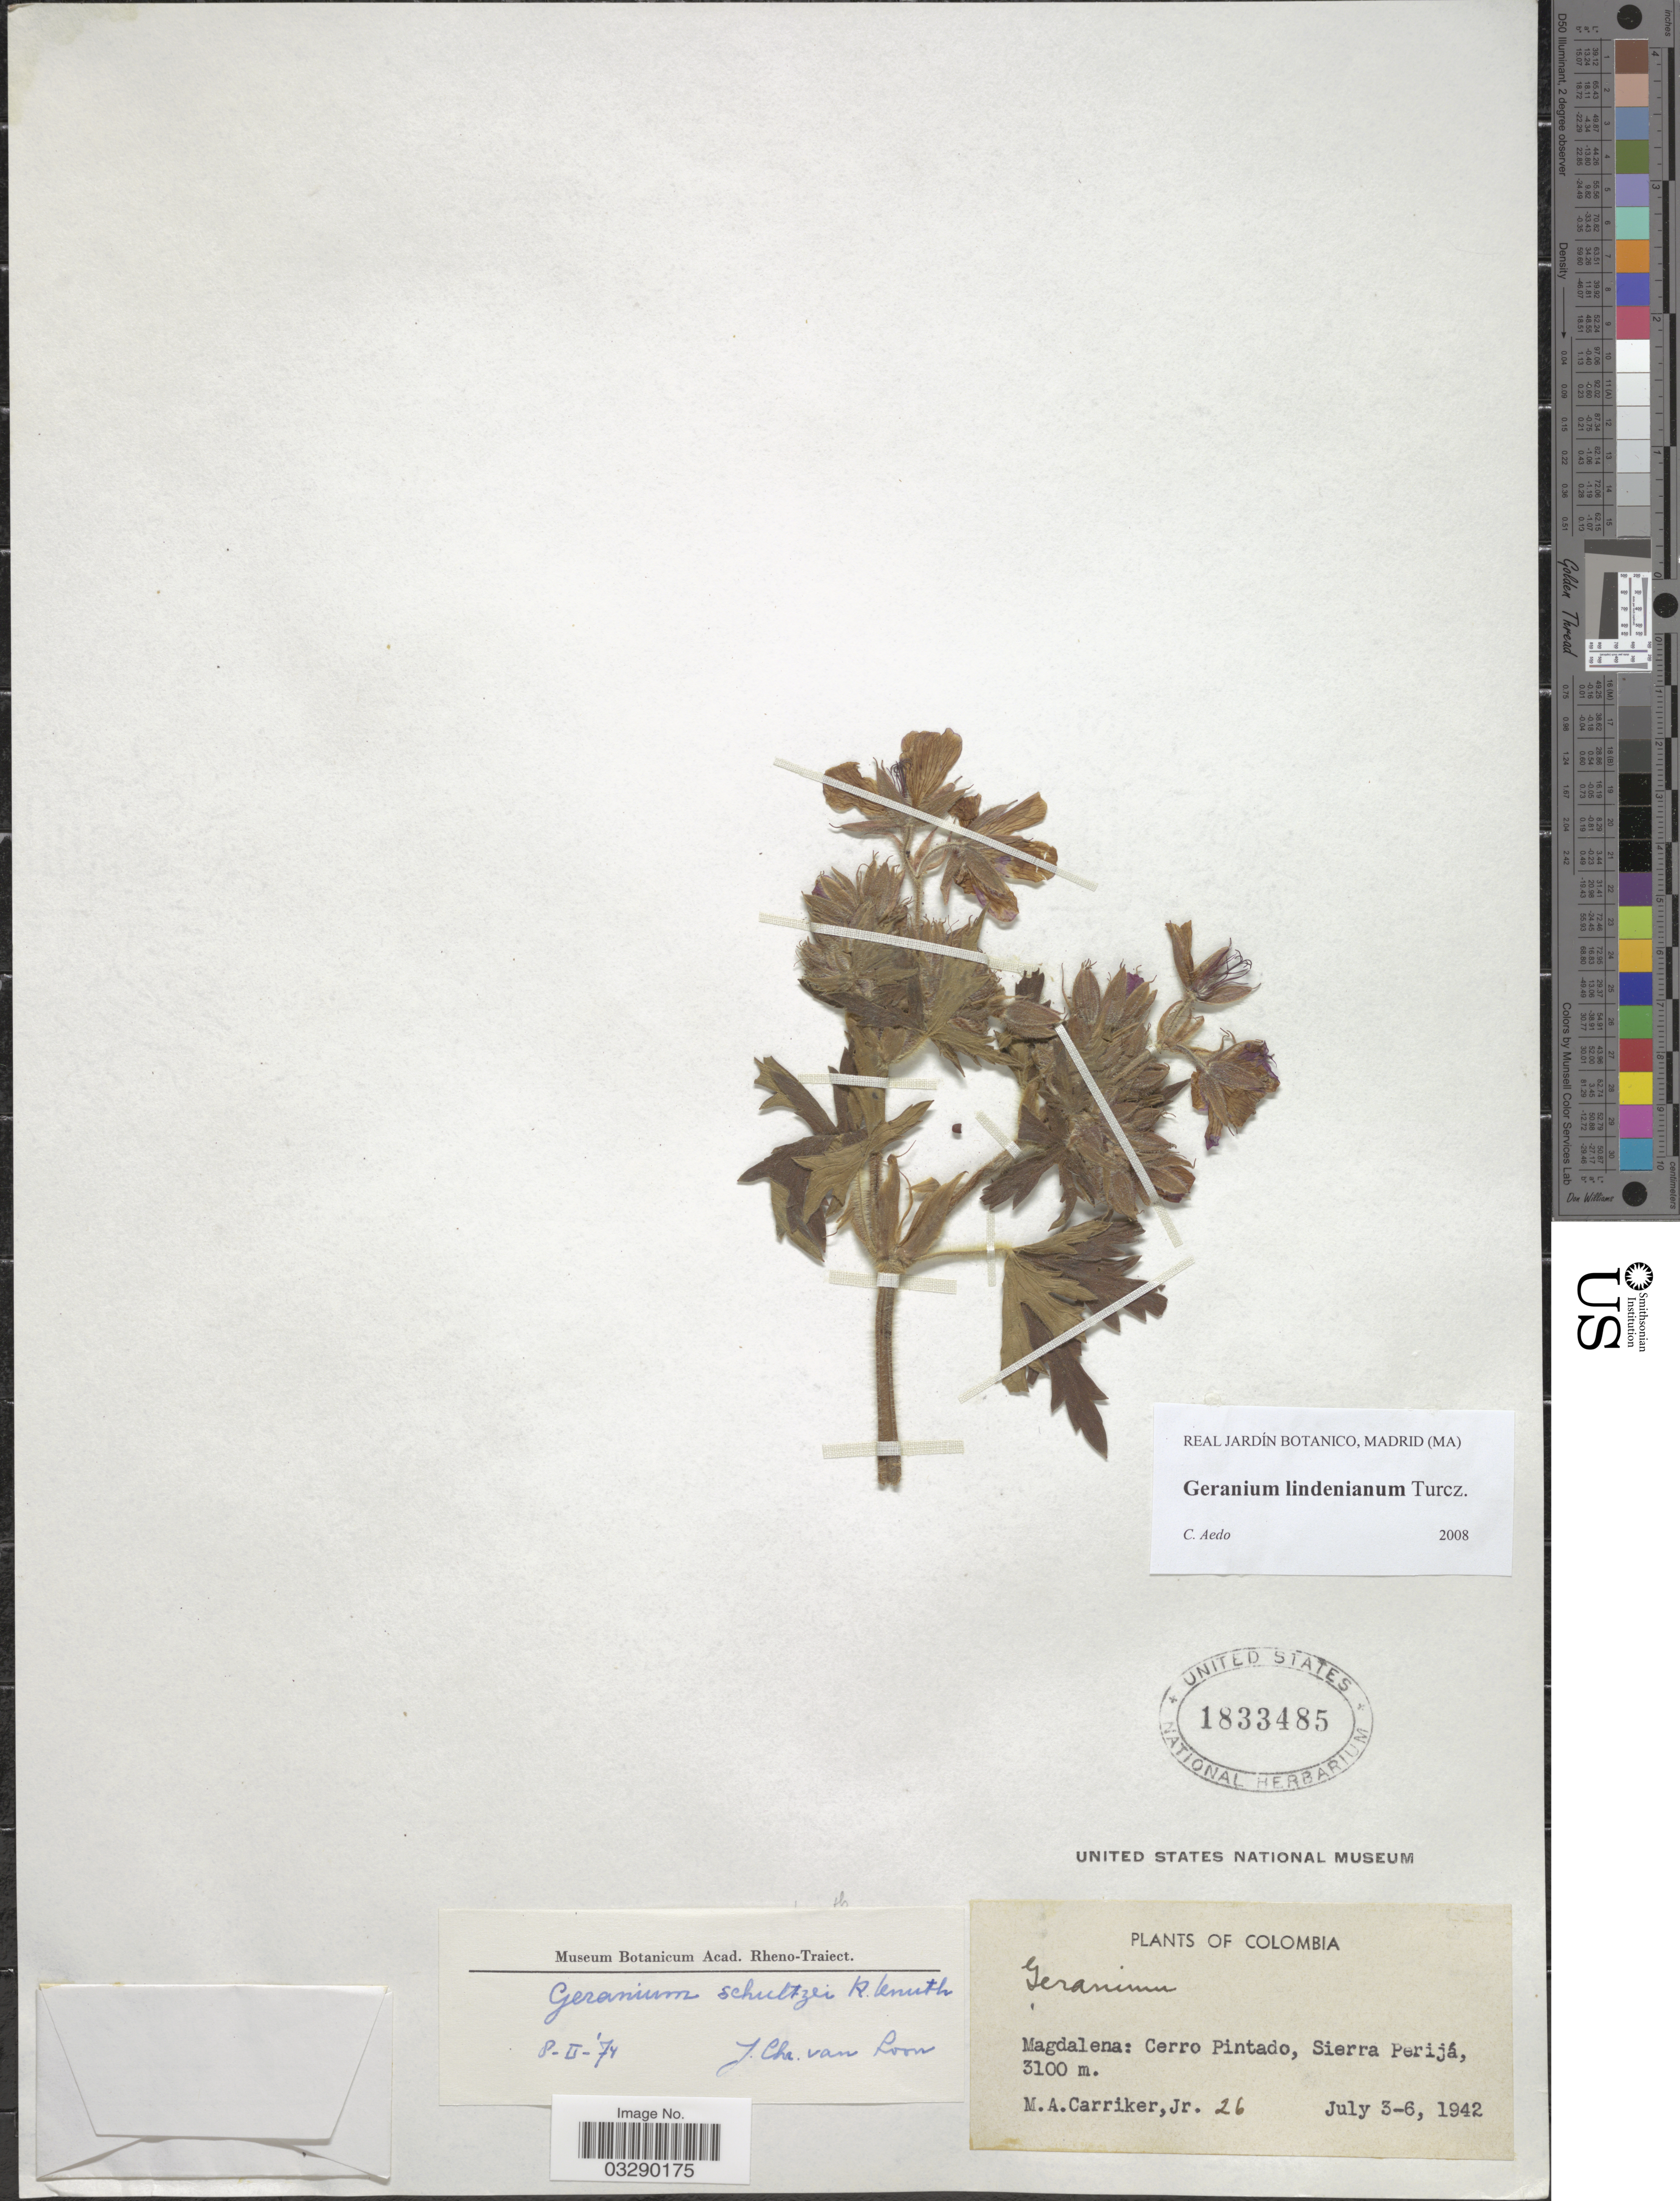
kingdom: Plantae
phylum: Tracheophyta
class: Magnoliopsida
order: Geraniales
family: Geraniaceae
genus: Geranium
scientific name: Geranium lindenianum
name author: Turcz.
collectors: M. A. Carriker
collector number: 26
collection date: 1942-07-03/1942-07-06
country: Colombia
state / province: Magdalena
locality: Cerro Pintado, Sierra Perijá.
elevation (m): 3100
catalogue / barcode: US 1833485